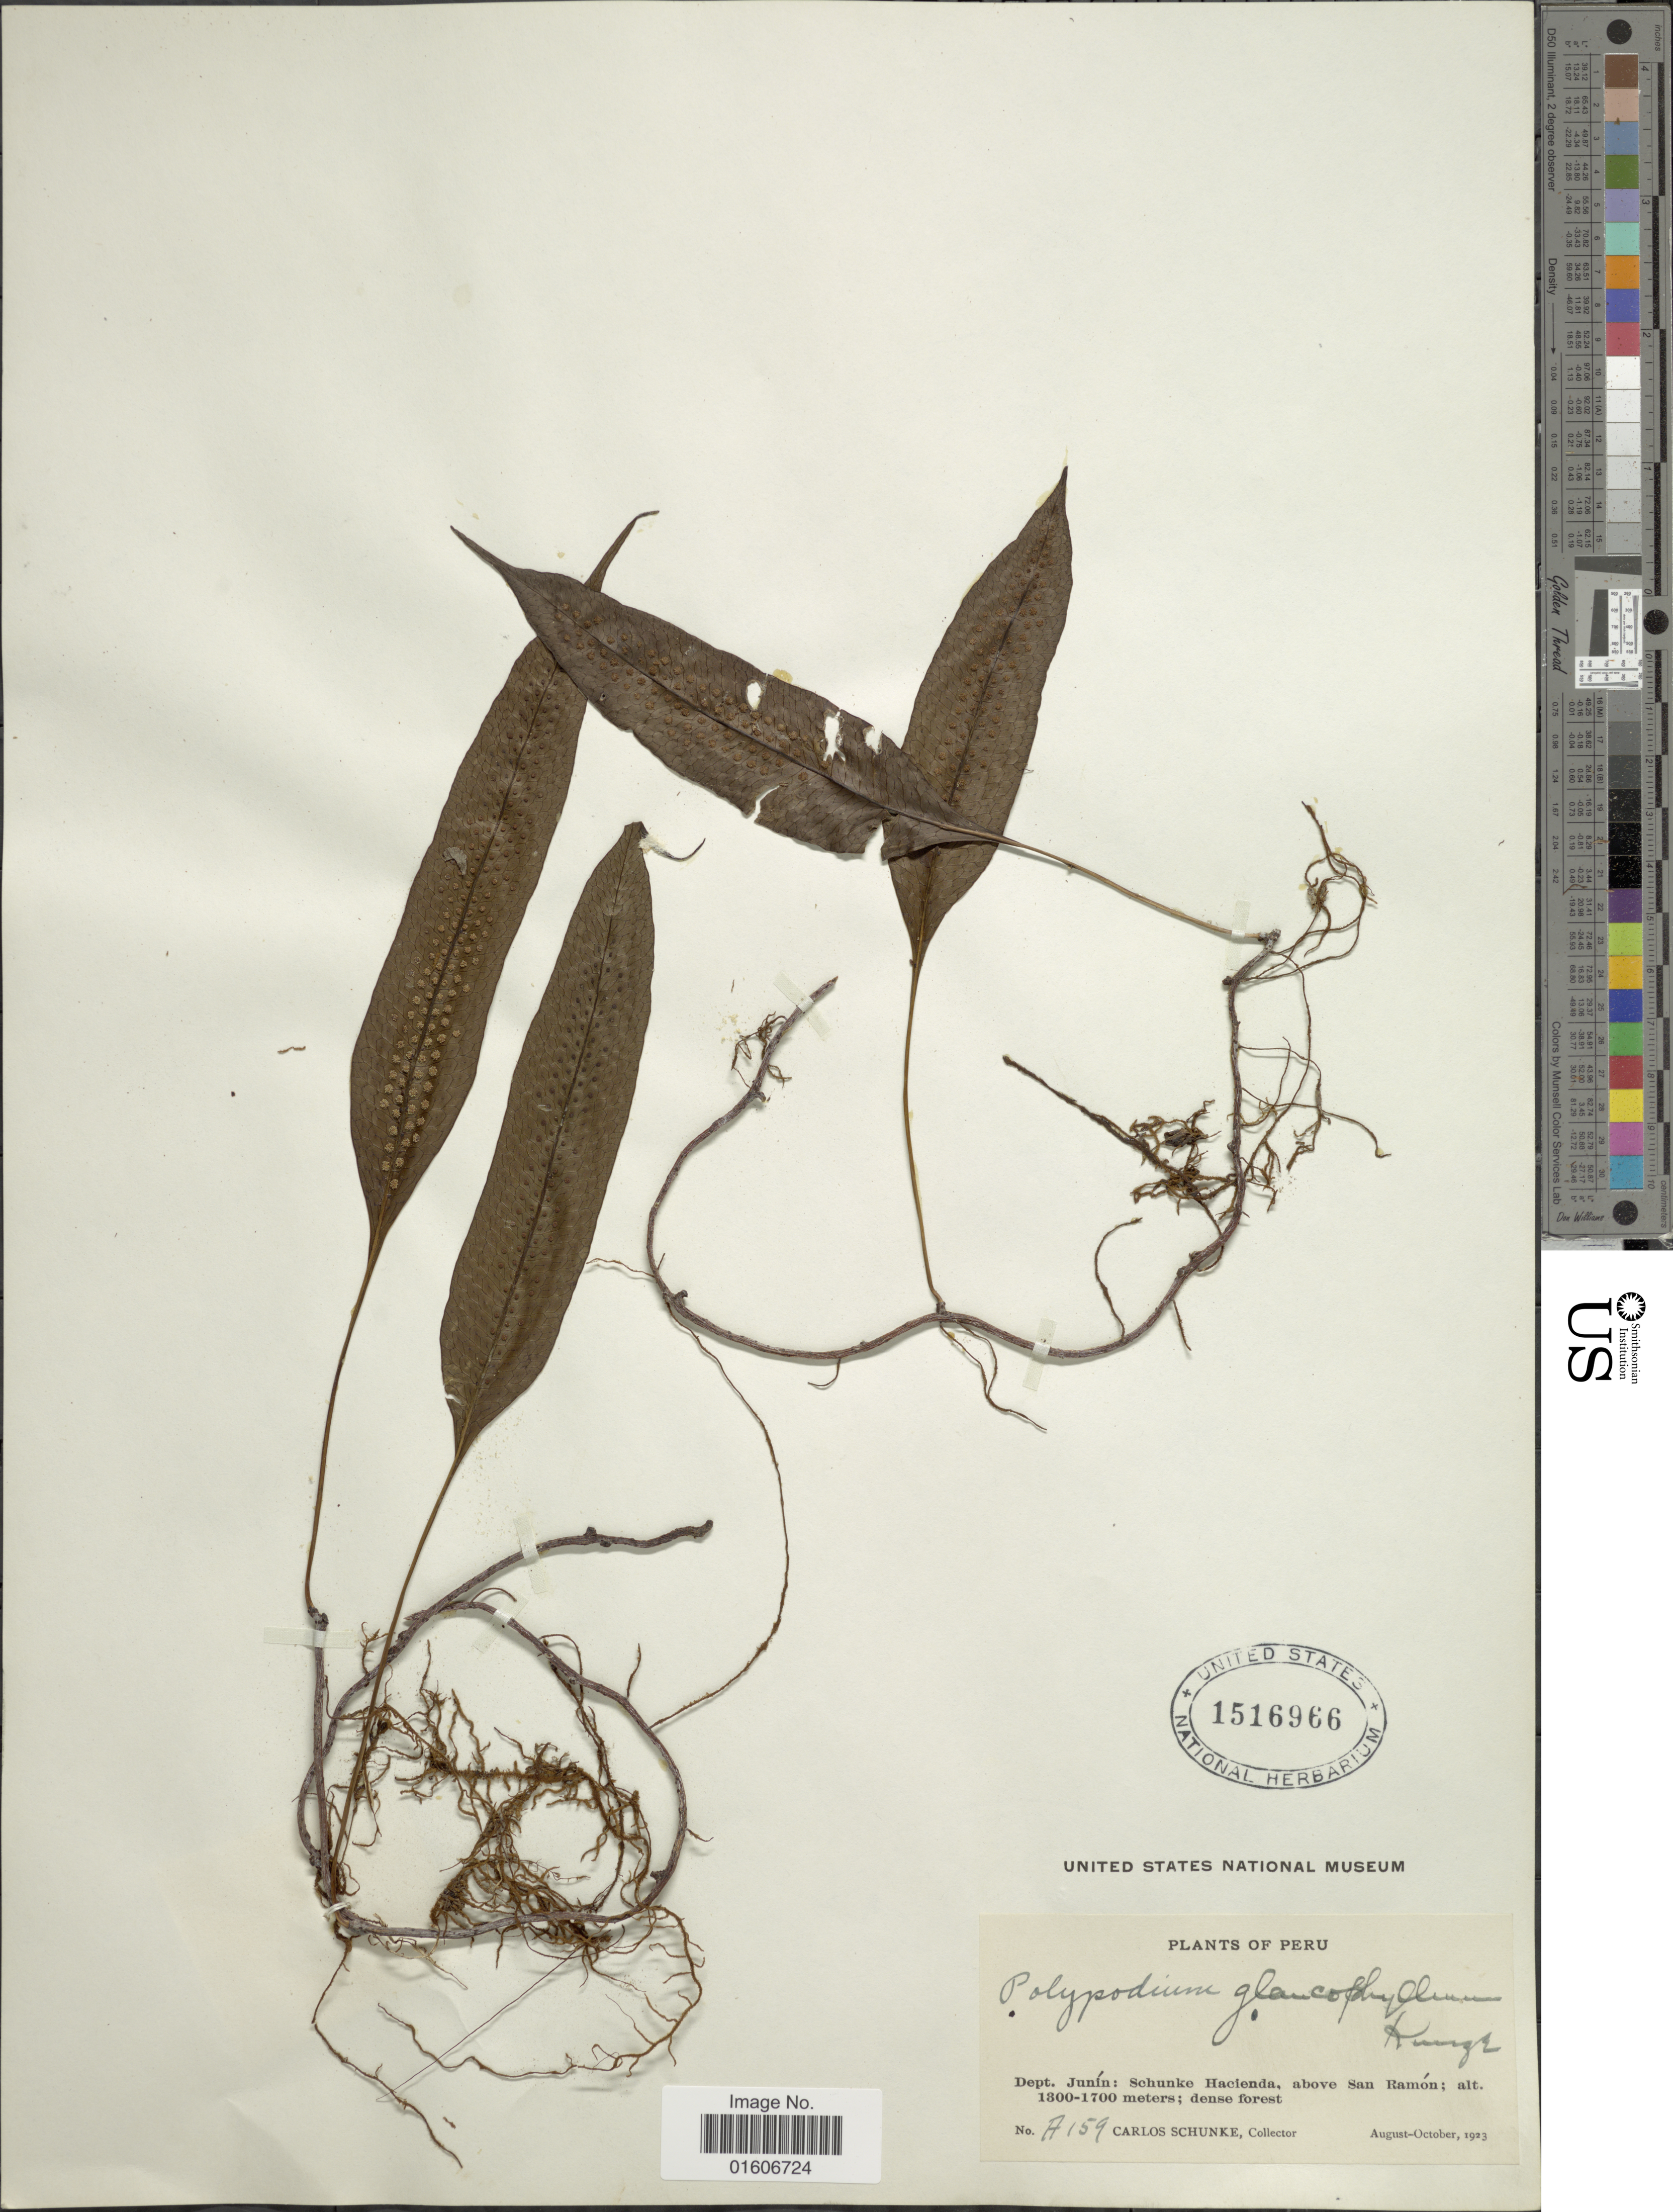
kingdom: Plantae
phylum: Tracheophyta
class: Polypodiopsida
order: Polypodiales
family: Polypodiaceae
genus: Serpocaulon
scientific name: Serpocaulon levigatum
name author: (Cav.) A.R. Sm.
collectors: C. Schunke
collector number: A159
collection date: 1923-08/1923-10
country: Peru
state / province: Junín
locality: Dept. Junín: Schunke Hacienda, above San Ramón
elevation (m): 1300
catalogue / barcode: US 1516966